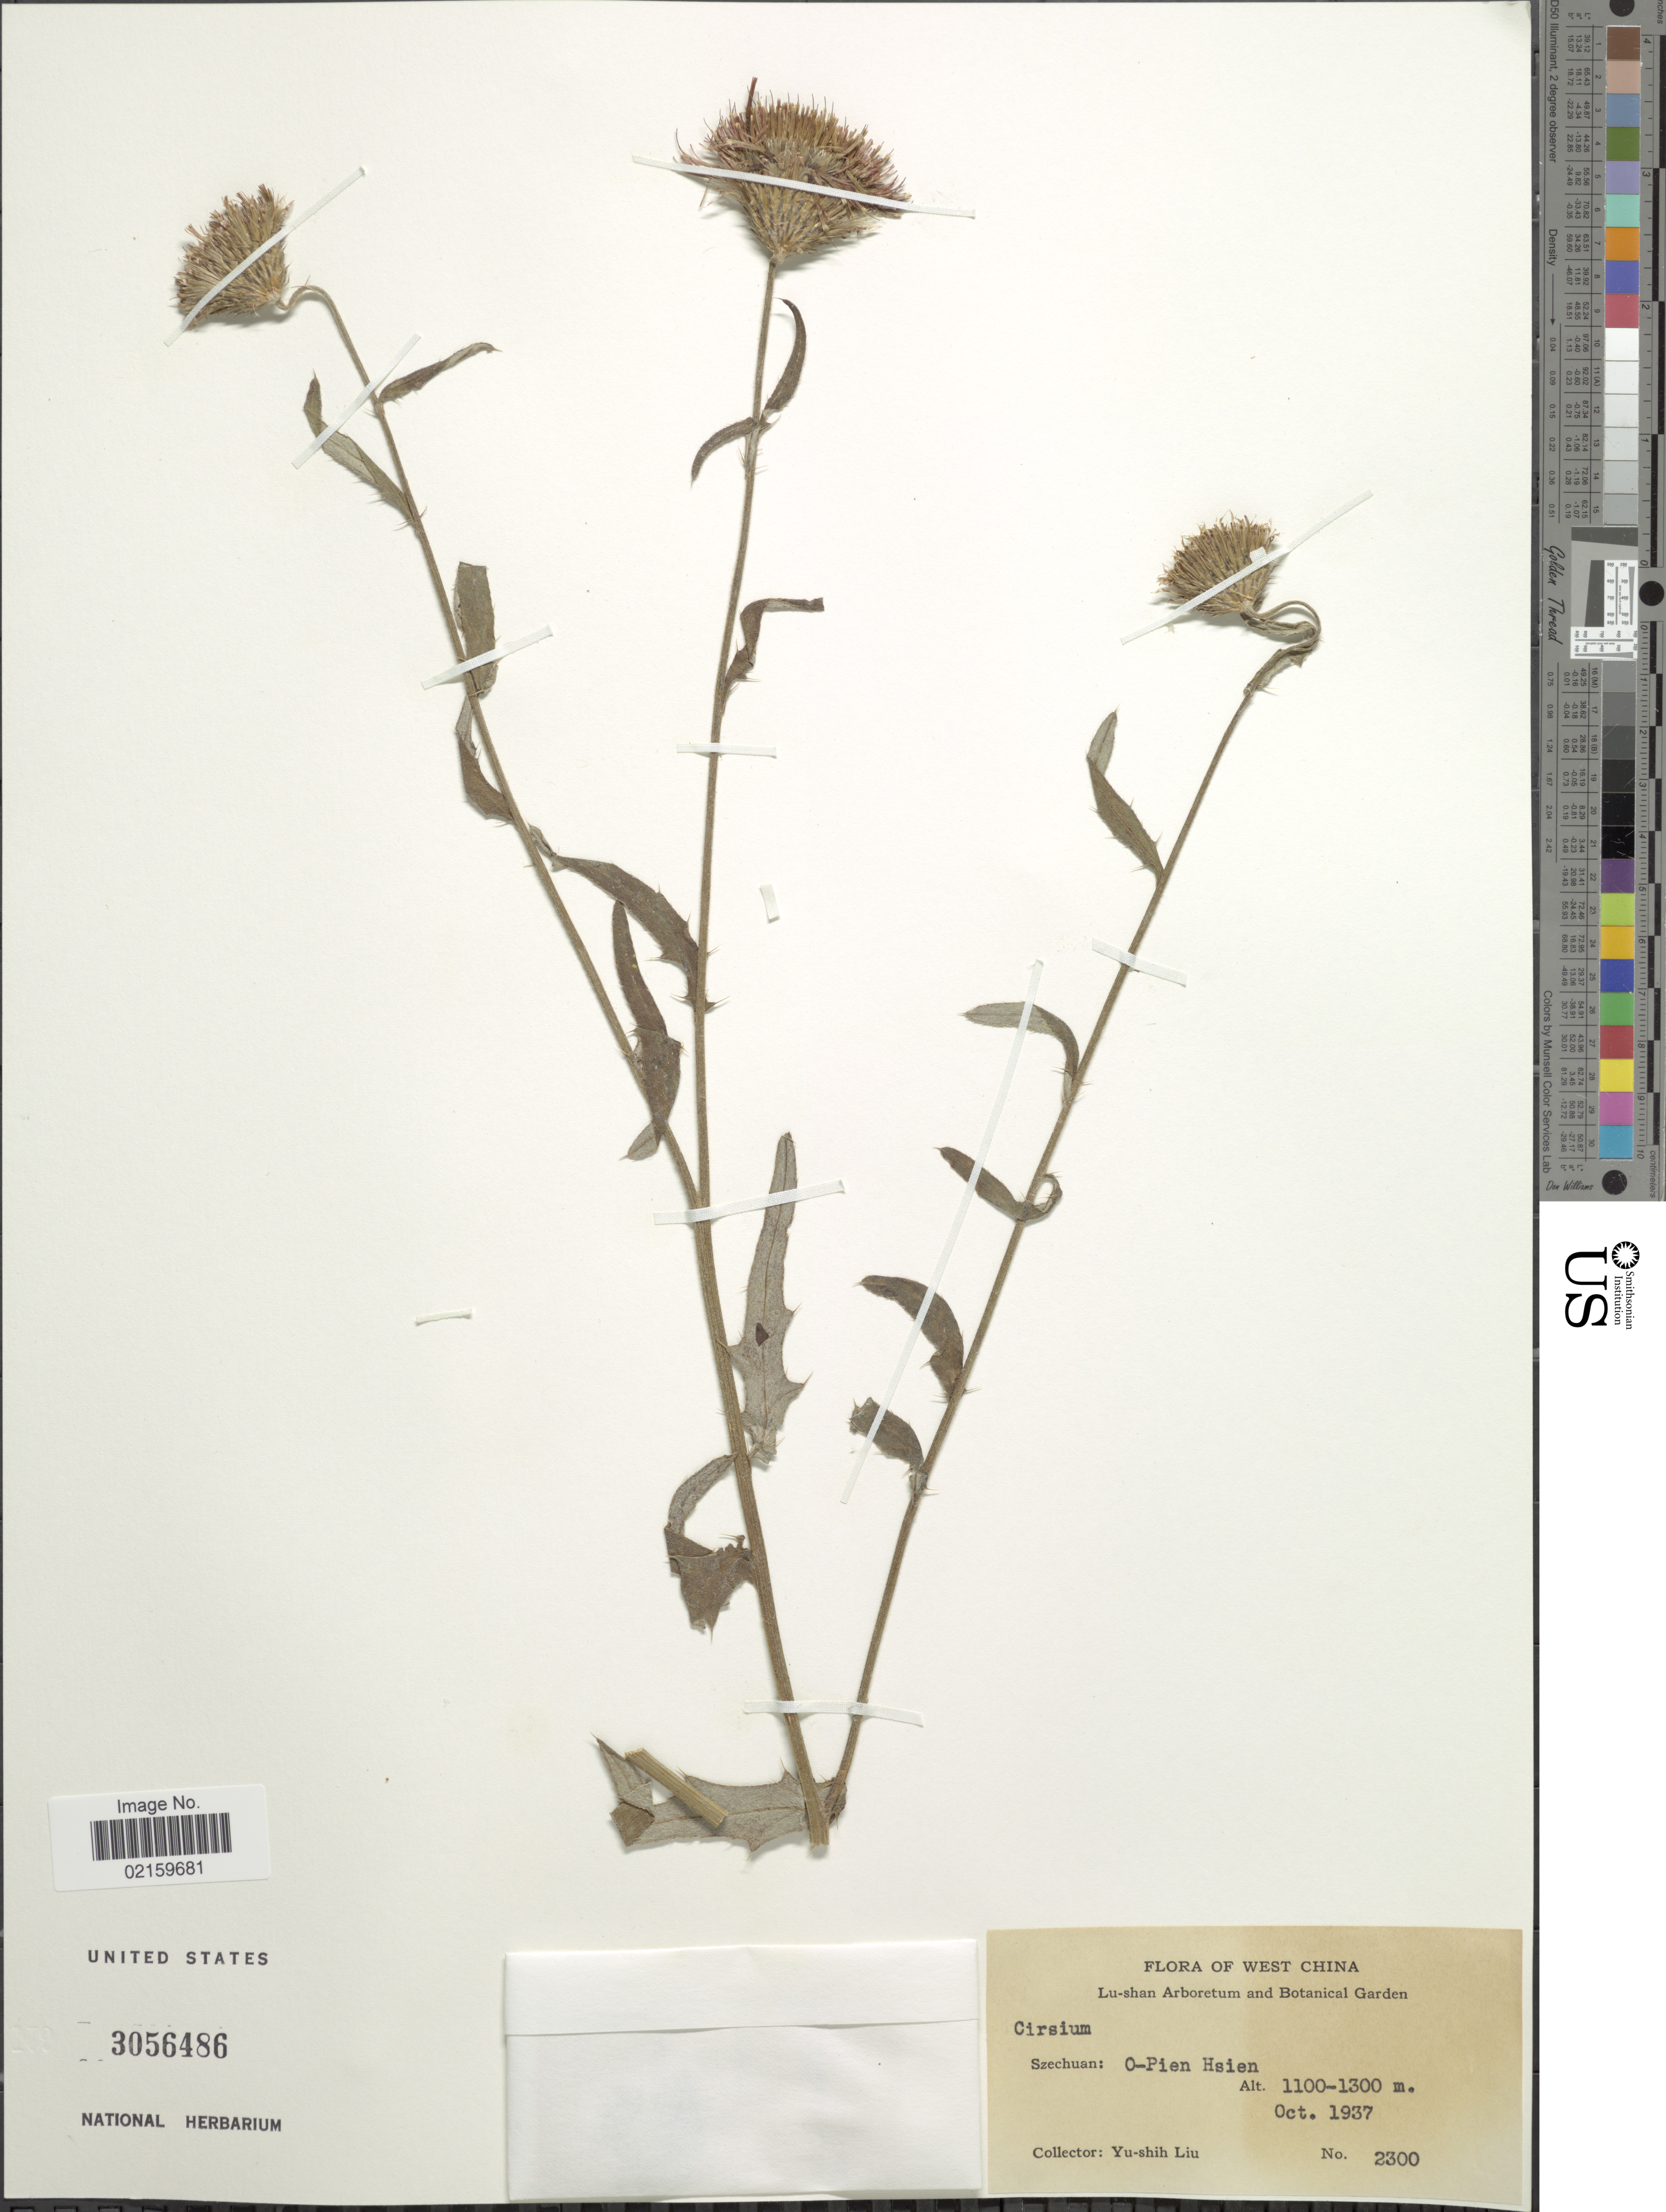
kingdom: Plantae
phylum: Tracheophyta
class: Magnoliopsida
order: Asterales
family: Asteraceae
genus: Cirsium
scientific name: Cirsium sp.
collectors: Y.-S. Liu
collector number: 2300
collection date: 1937-10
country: China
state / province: Sichuan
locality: Szechuan: O-Pien Hsien, West China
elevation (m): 1100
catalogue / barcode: US 3056486